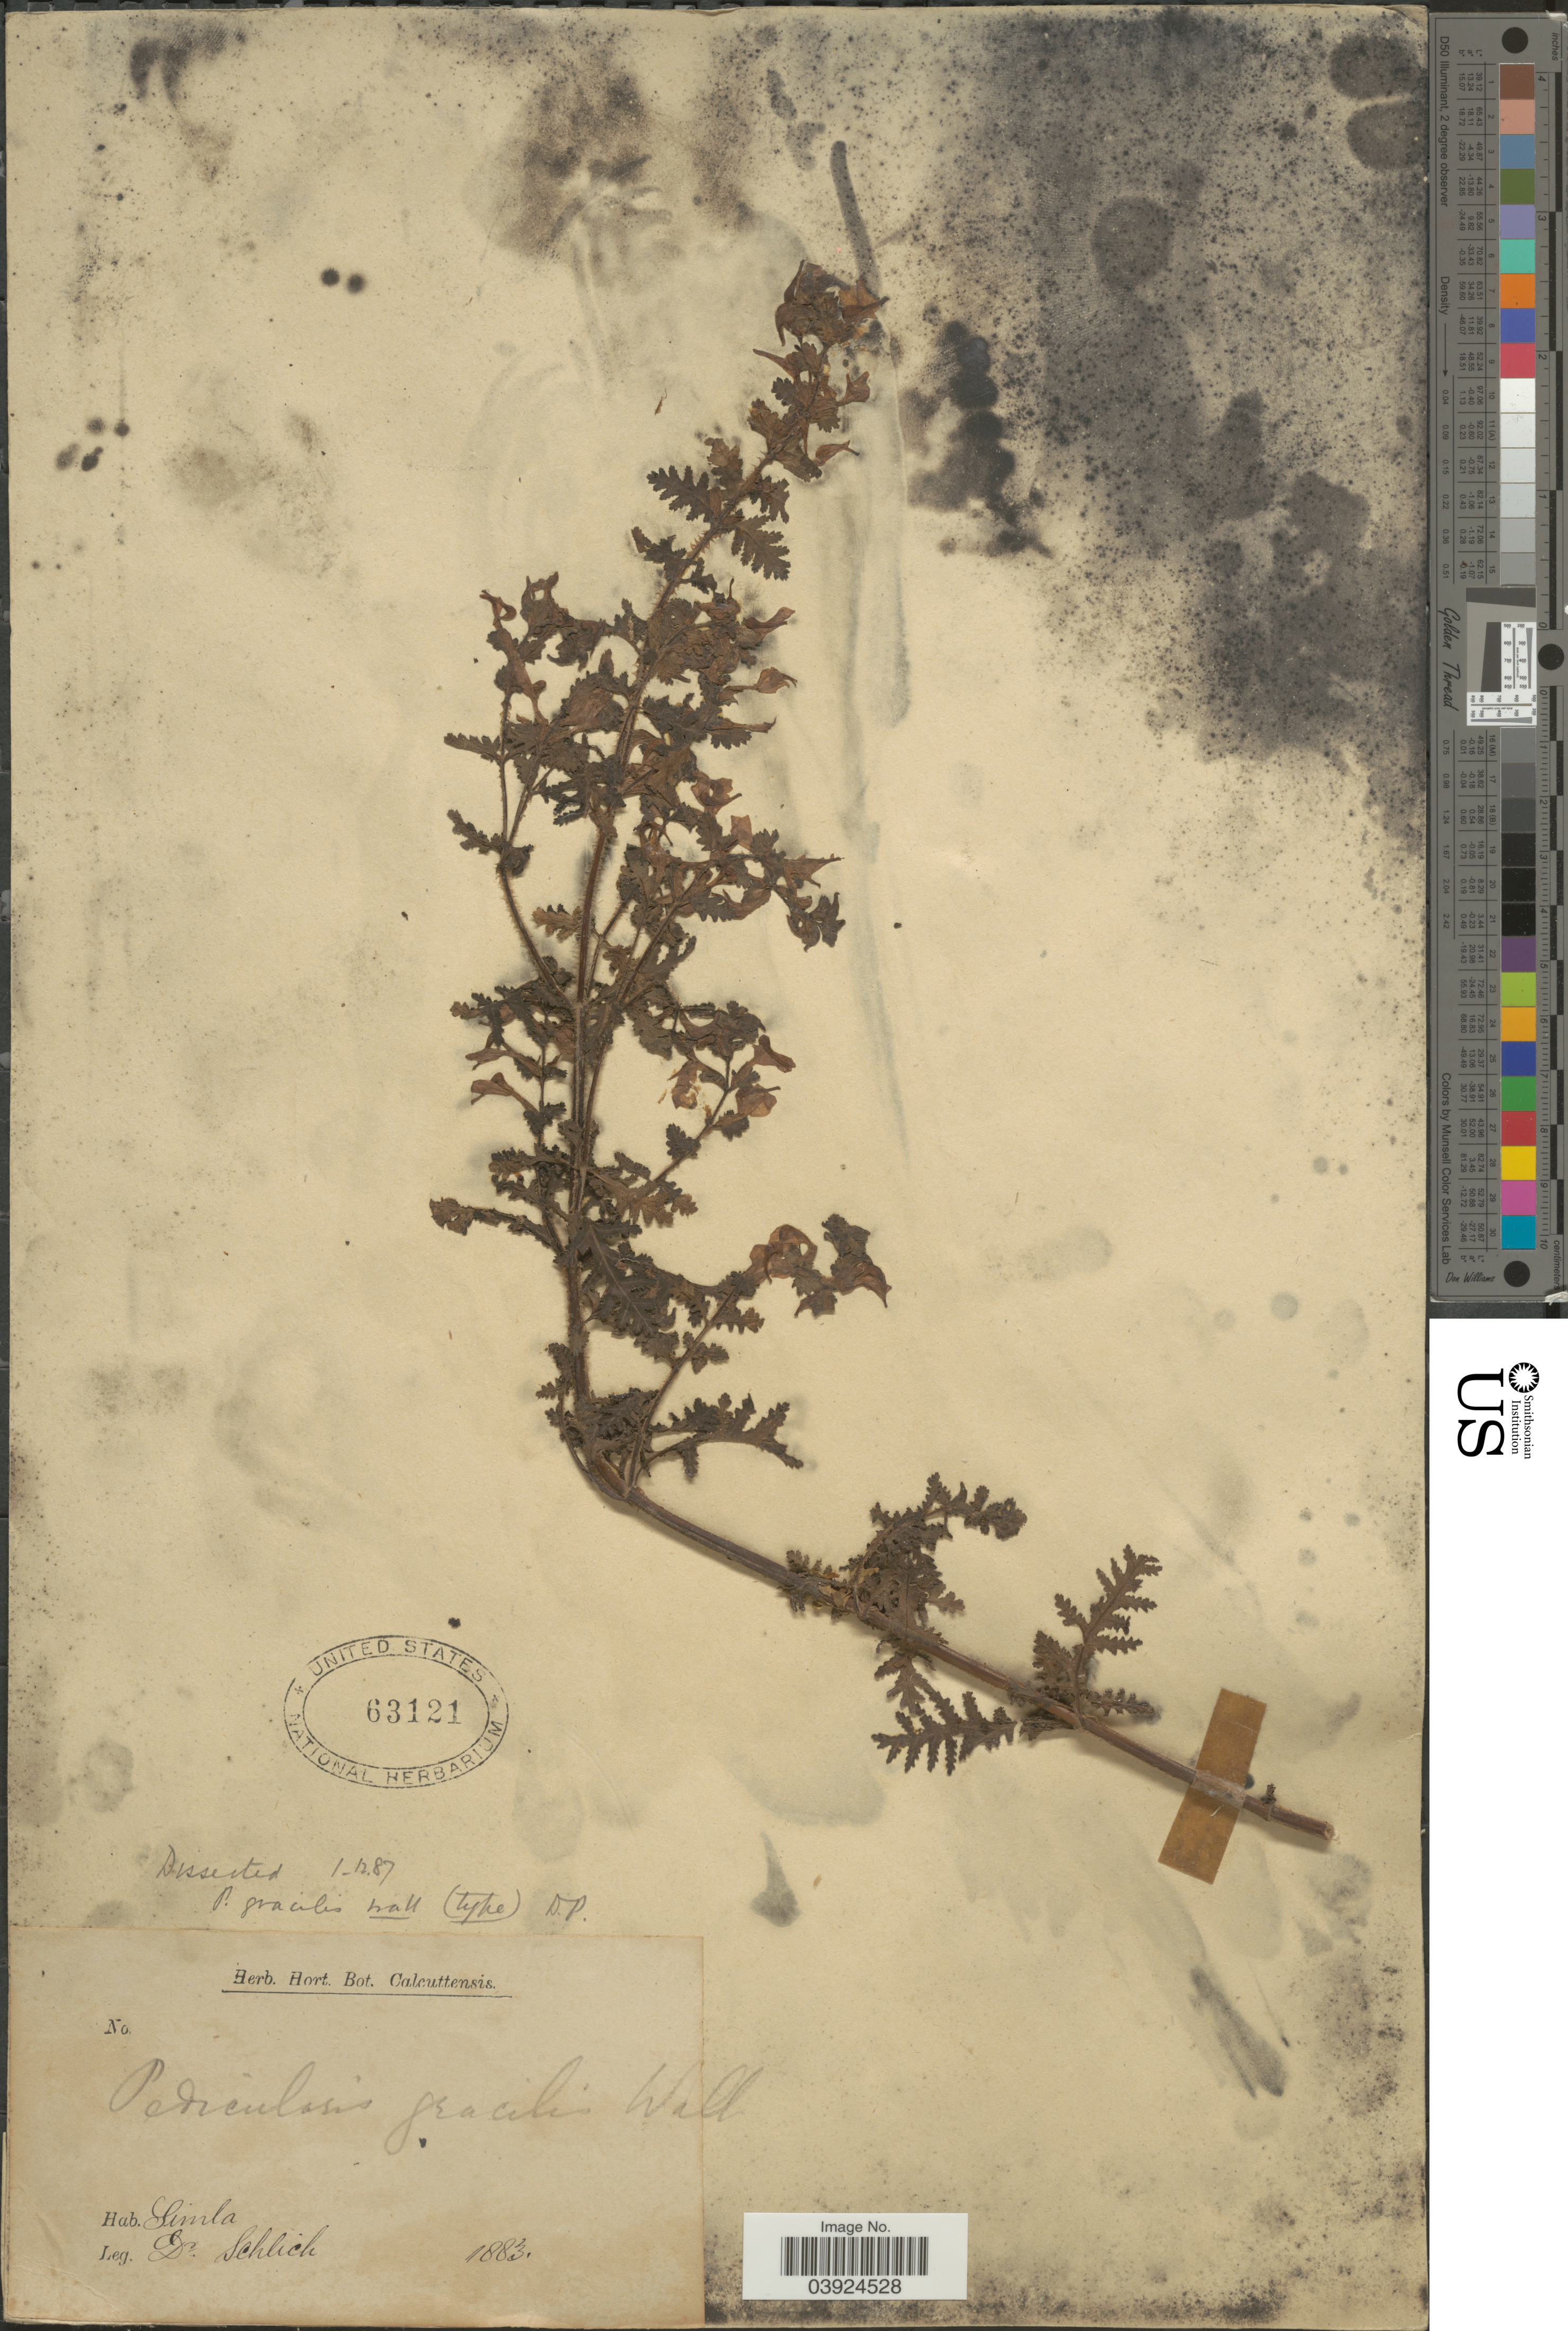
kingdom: Plantae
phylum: Tracheophyta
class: Magnoliopsida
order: Lamiales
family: Orobanchaceae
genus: Pedicularis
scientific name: Pedicularis gracilis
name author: Wall. ex Benth.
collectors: -. Schlich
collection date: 1883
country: India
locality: Simla.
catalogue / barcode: US 63121